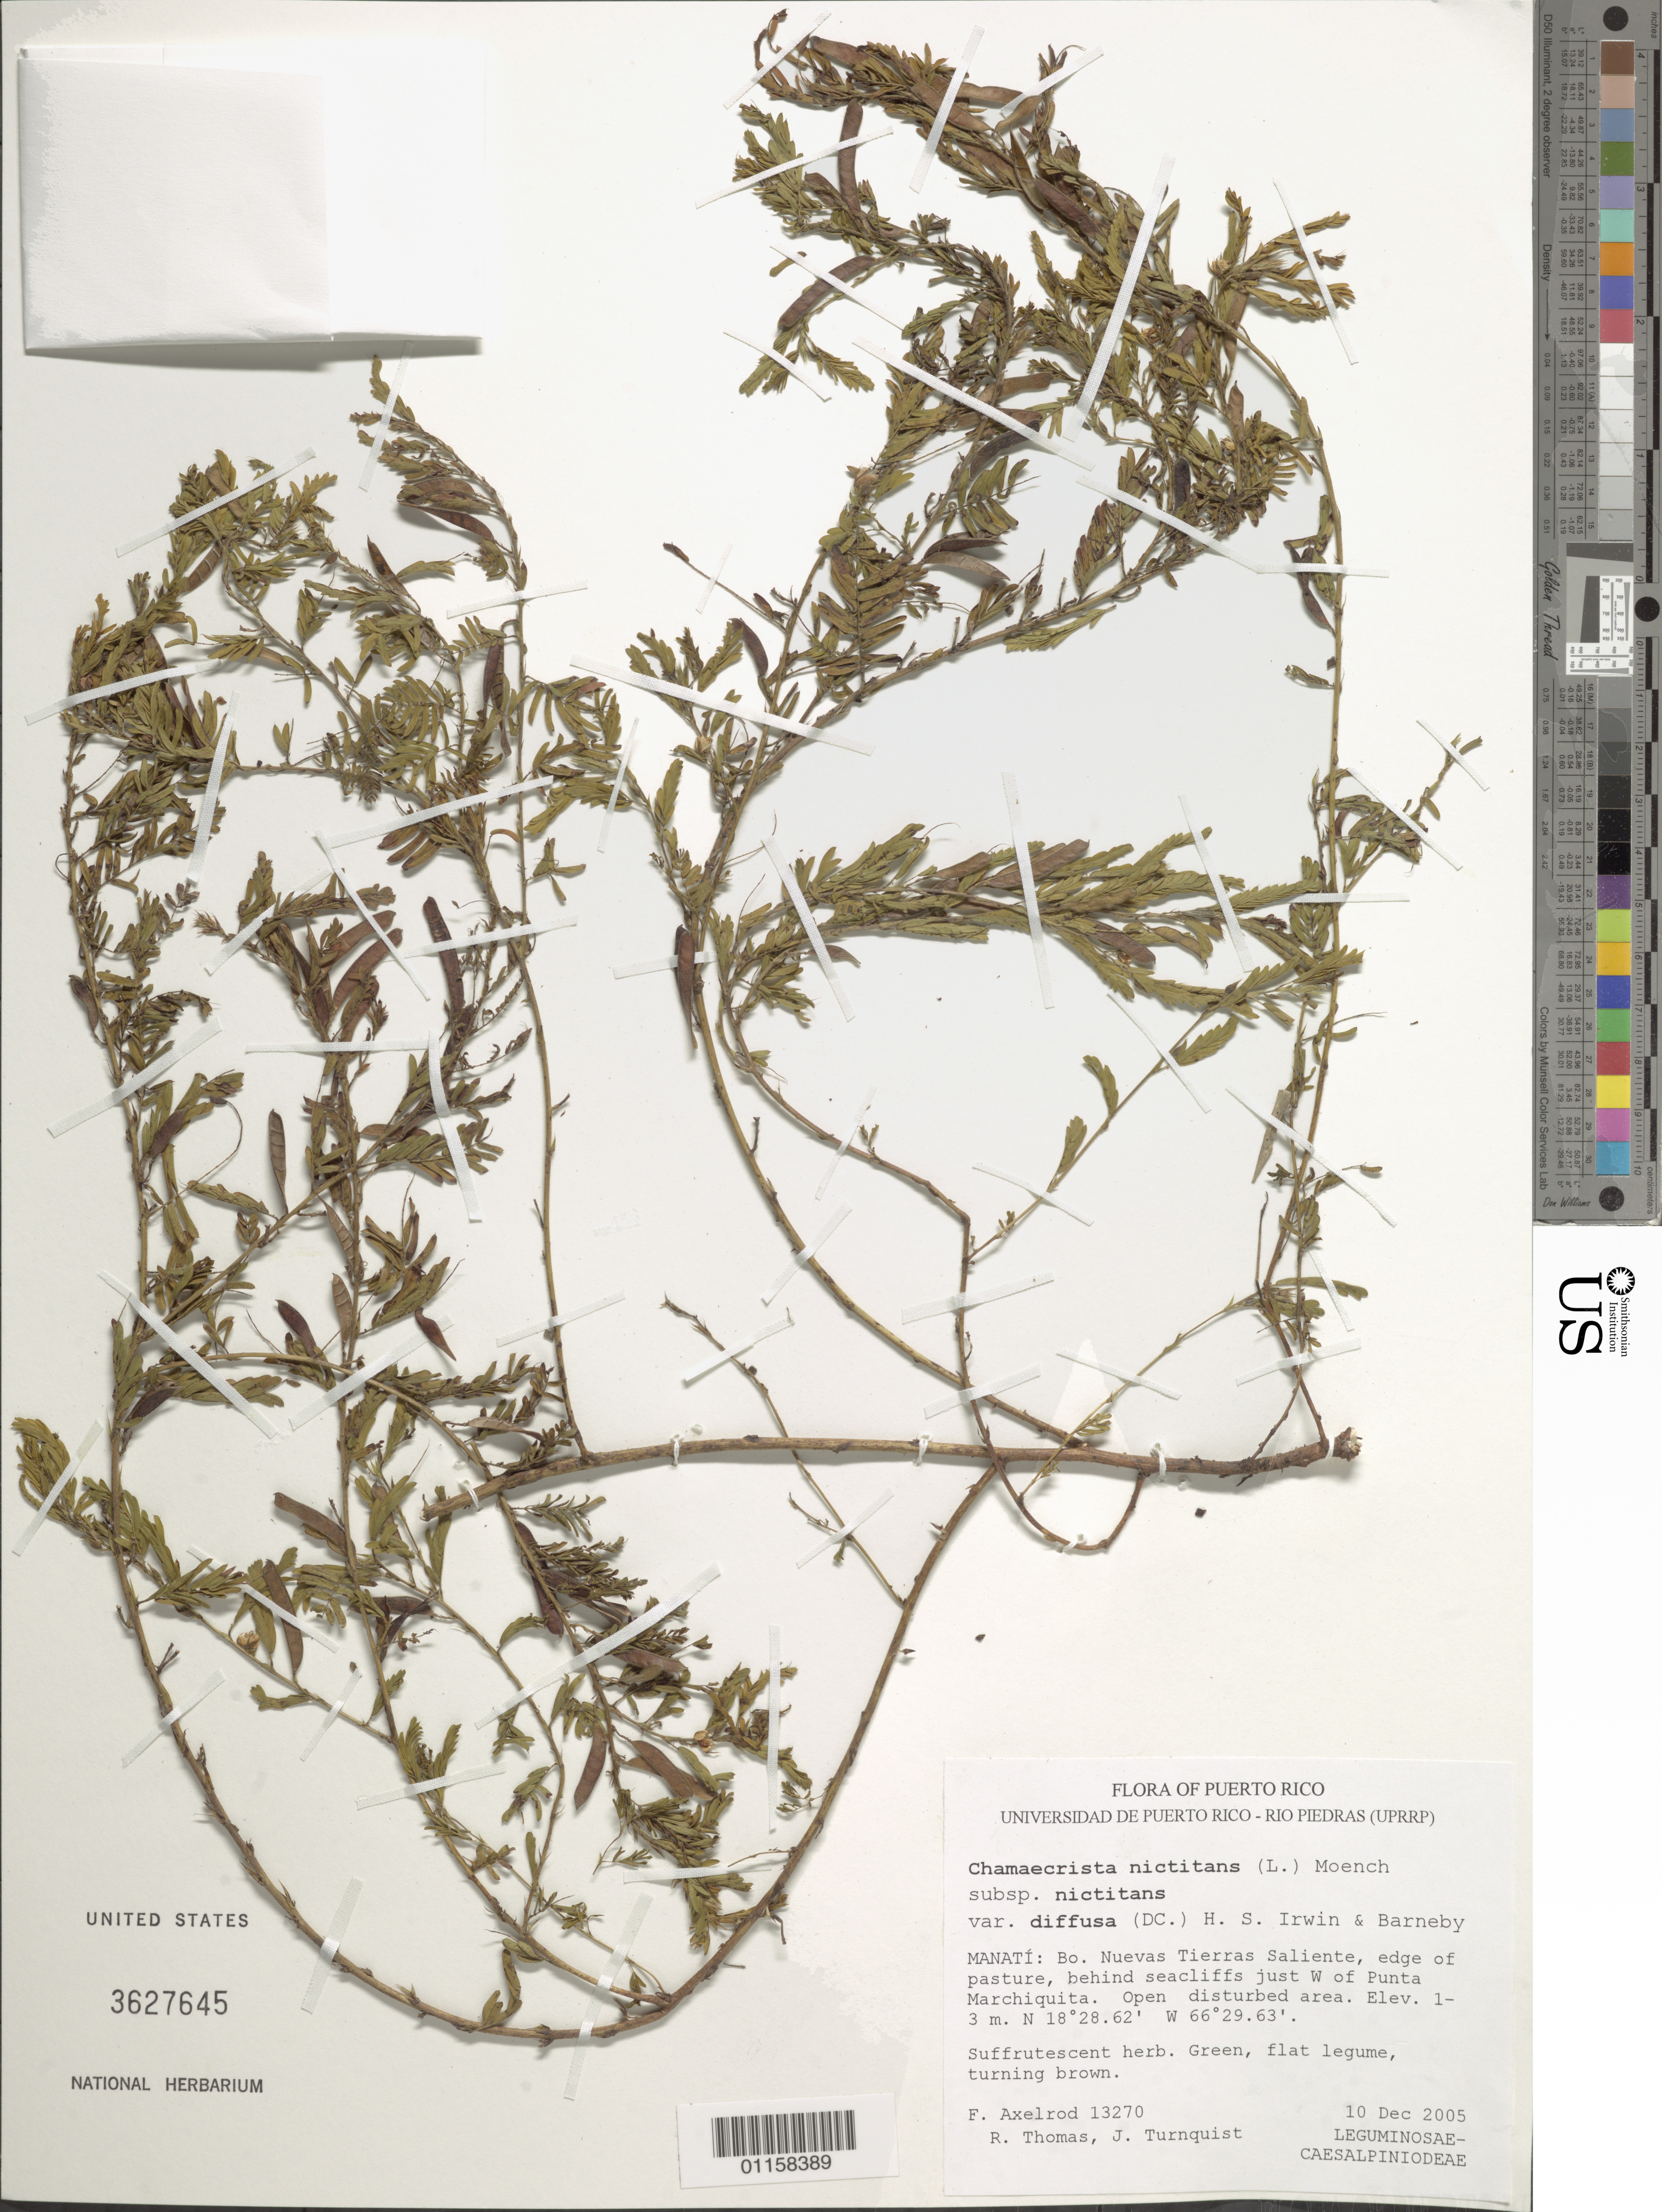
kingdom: Plantae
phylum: Tracheophyta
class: Magnoliopsida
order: Fabales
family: Fabaceae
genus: Chamaecrista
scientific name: Chamaecrista nictitans var. diffusa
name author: (DC.) H.S. Irwin & Barneby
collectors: F. S. Axelrod, R. Thomas & J. Turnquist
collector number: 13270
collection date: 2005-12-10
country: Puerto Rico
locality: Manatí. Bo. Nuevas Tierras Saliente, behind seacliffs just W of Punta Marchiquita.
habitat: Edge of pasture. Open disturbed area.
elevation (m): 1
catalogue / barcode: US 3627645